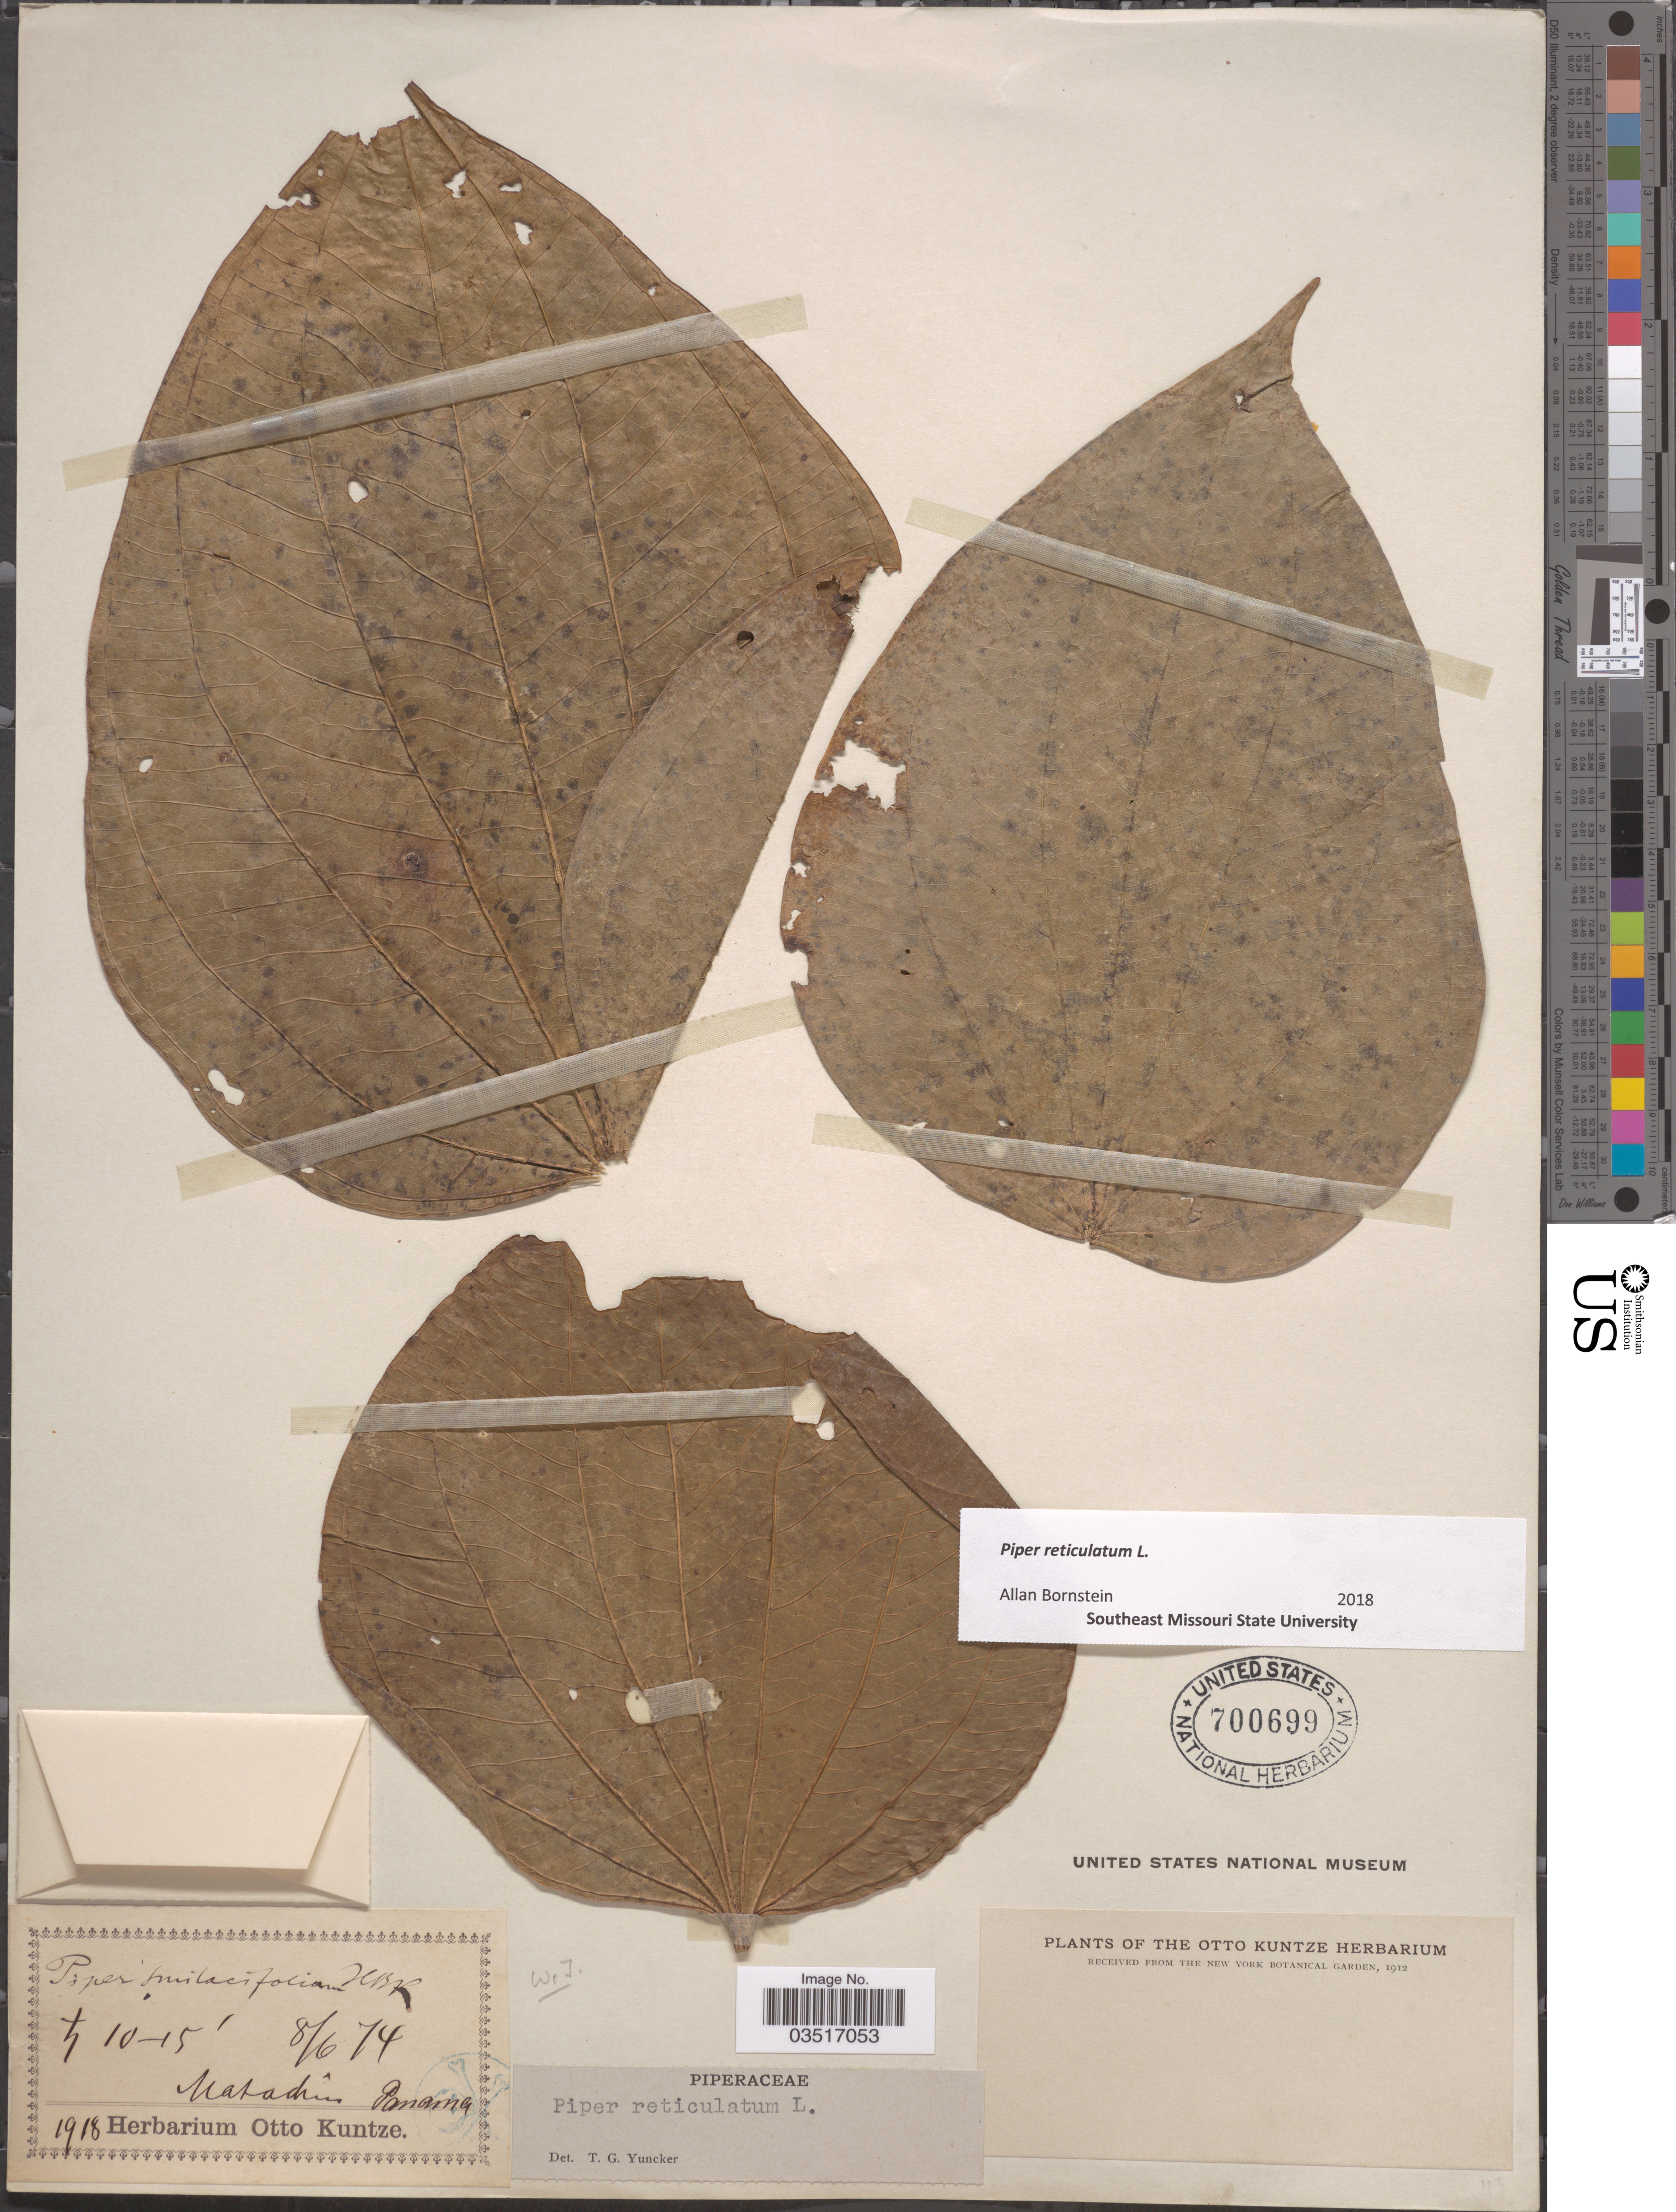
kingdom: Plantae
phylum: Tracheophyta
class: Magnoliopsida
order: Piperales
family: Piperaceae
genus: Piper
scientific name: Piper reticulatum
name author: L.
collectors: ex herb. Otto Kuntze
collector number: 1918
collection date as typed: Transcribed d/m/y: 8/6/74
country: Panama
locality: Matadero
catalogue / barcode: US 700699